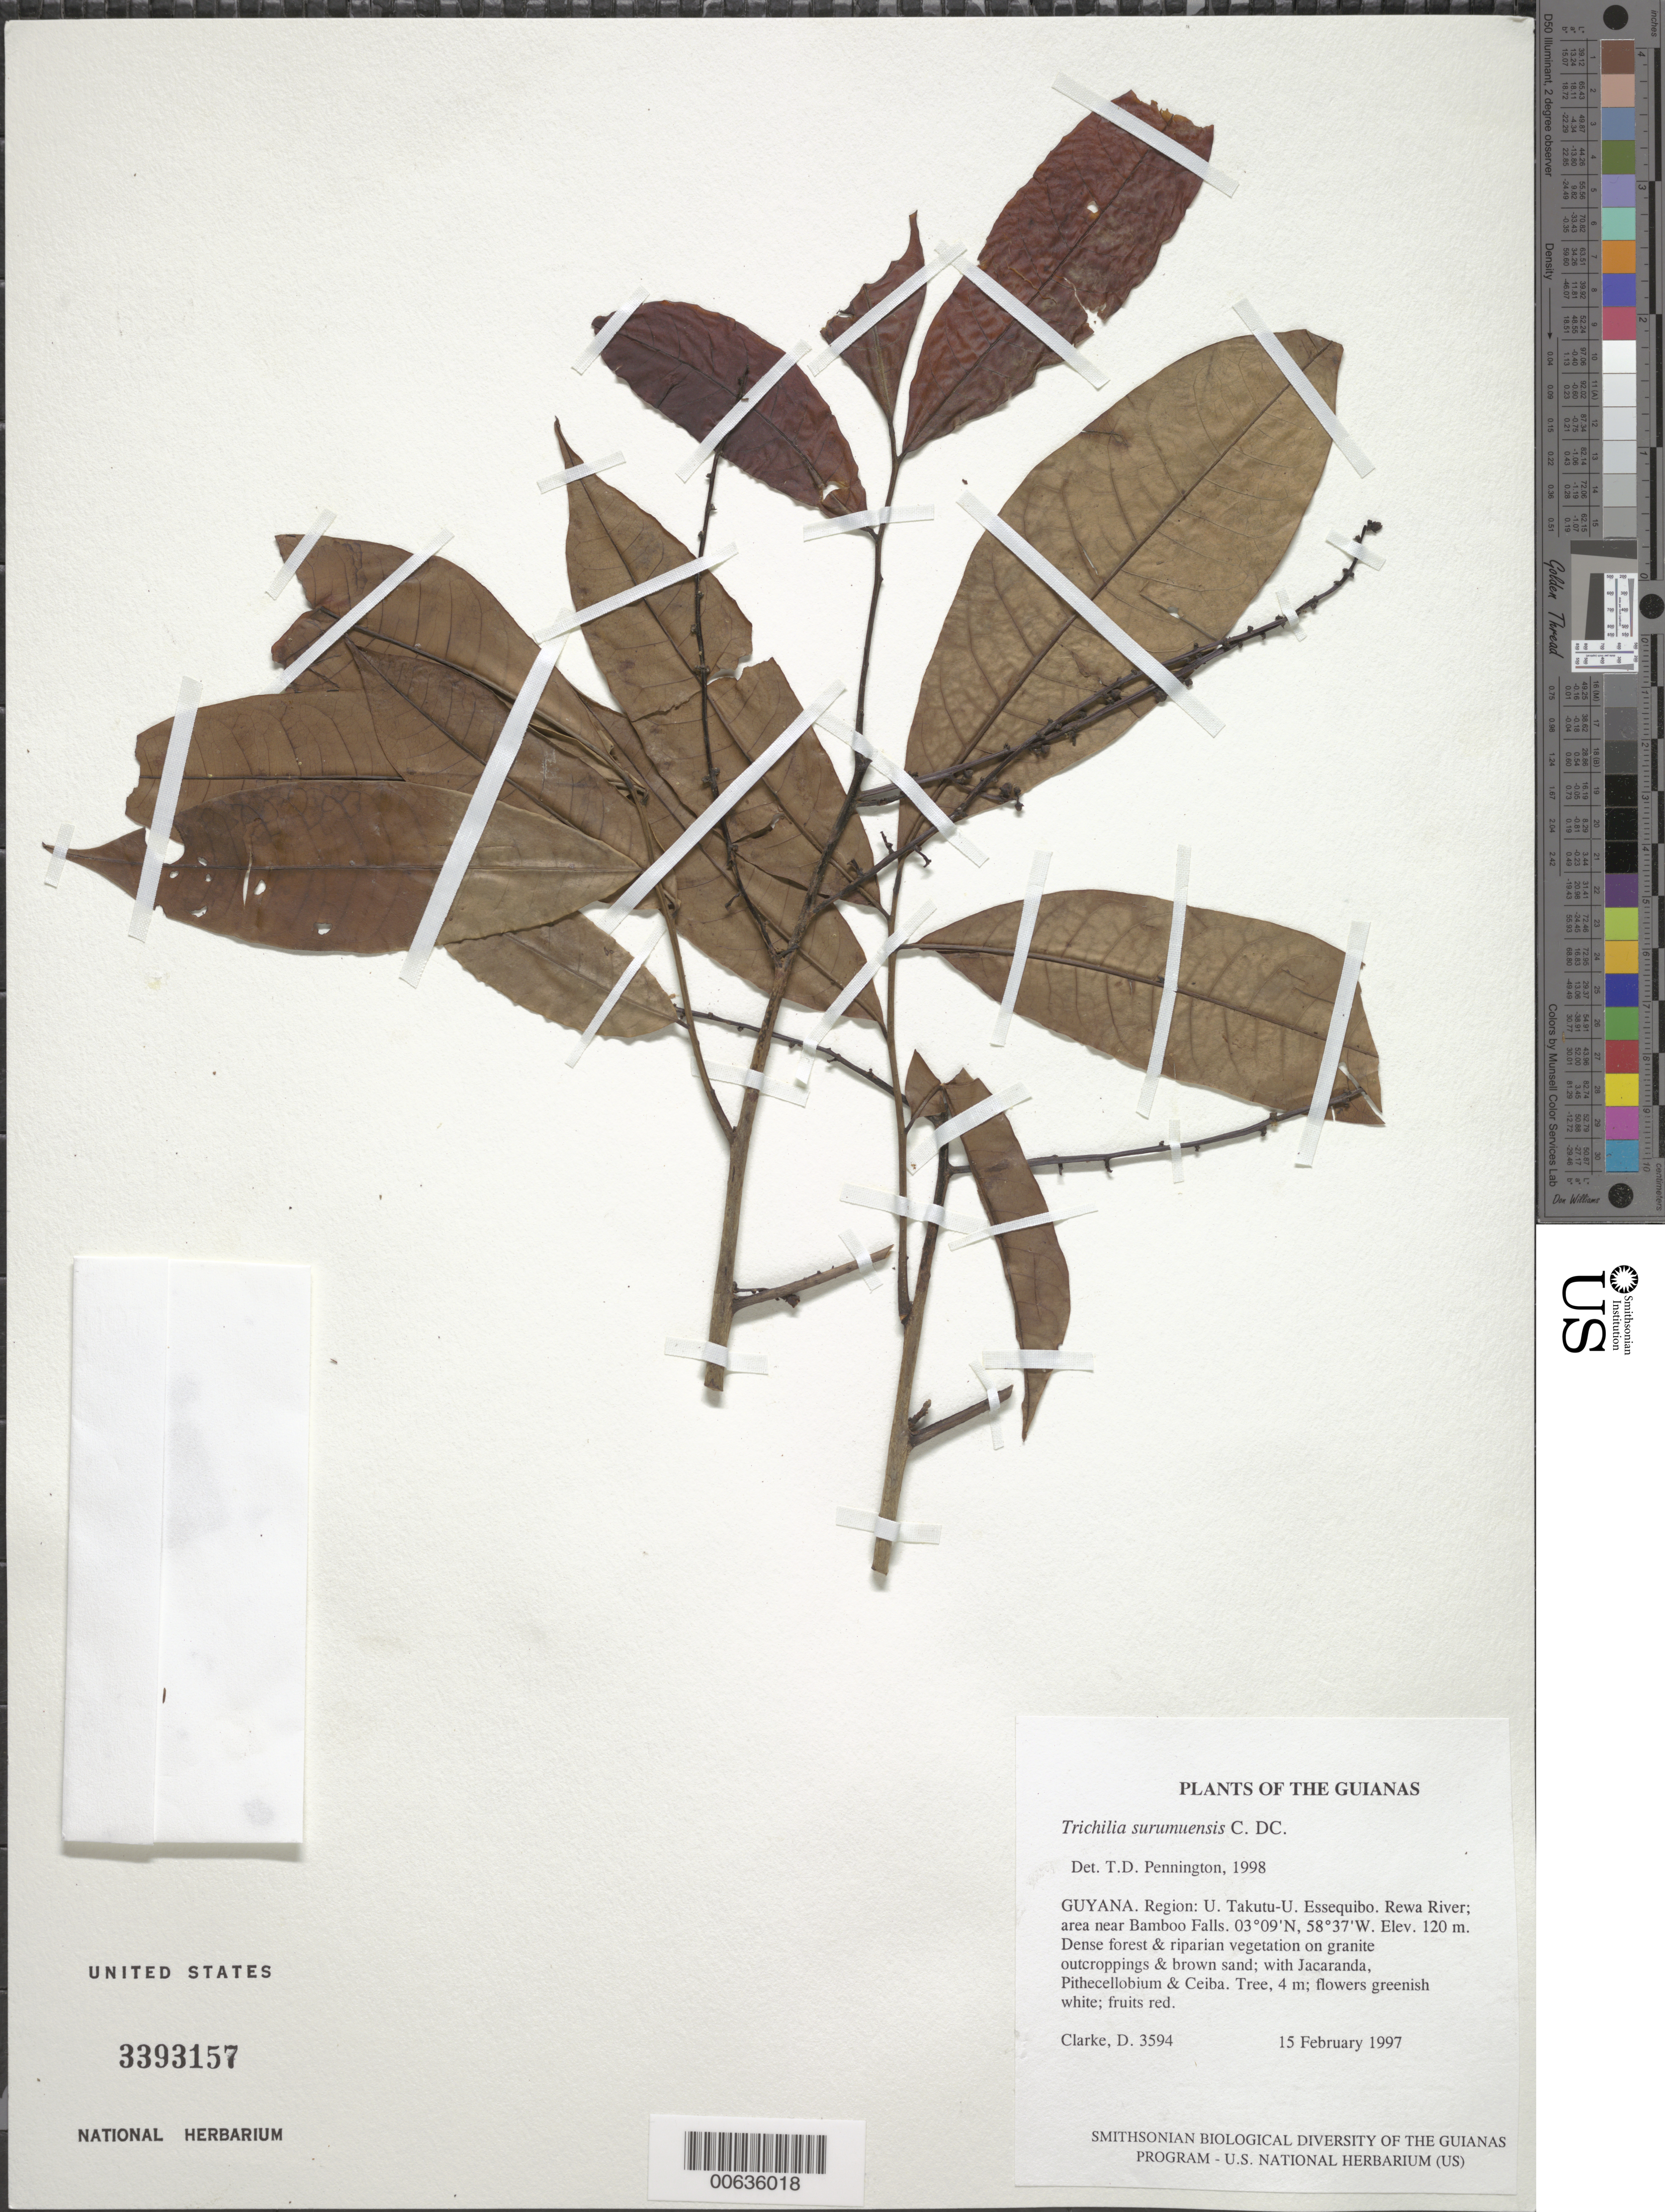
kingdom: Plantae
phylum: Tracheophyta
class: Magnoliopsida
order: Sapindales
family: Meliaceae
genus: Trichilia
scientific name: Trichilia surumuensis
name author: C. DC.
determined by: Pennington, T. D., (K)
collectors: H. D. Clarke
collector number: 3594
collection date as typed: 15 February 1997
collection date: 1997-02-15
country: Guyana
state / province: U. Takutu-U. Essequibo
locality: Rewa River; area near Bamboo Falls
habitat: Dense forest & riparian vegetation on granite outcroppings & brown sand; with Jacaranda, Pithecellobium & Ceiba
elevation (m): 120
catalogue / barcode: US 3393157